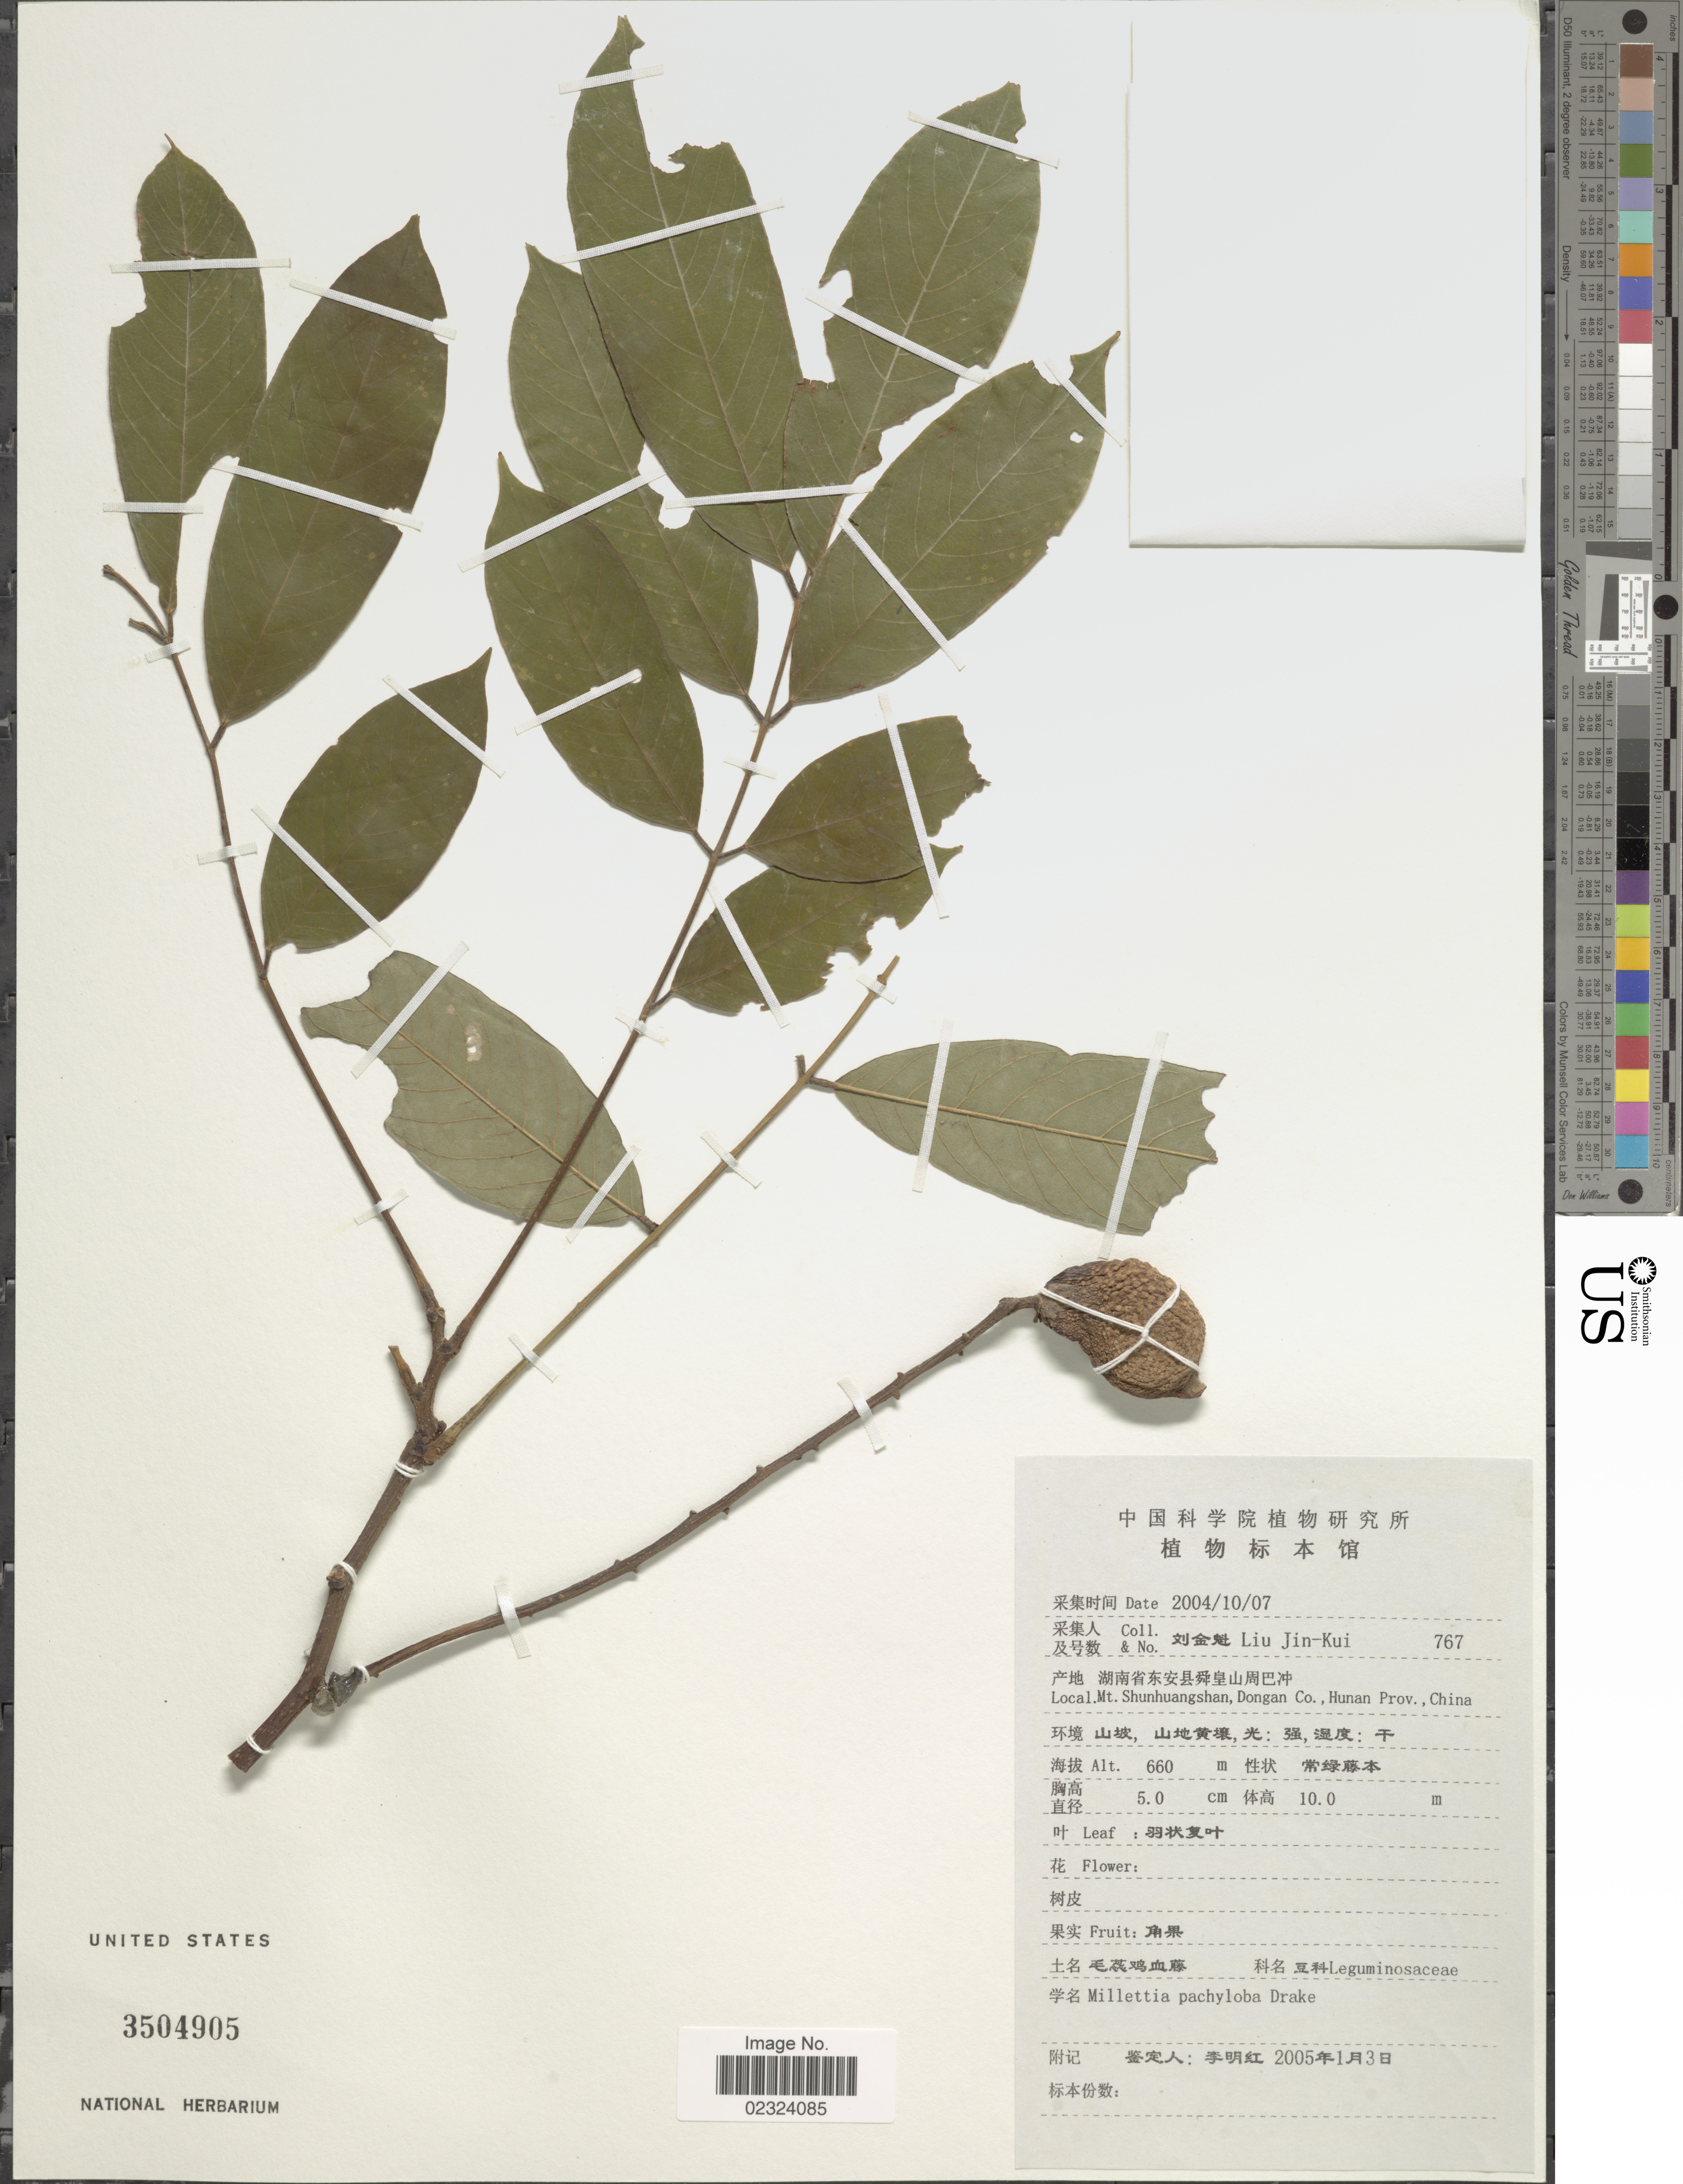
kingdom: Plantae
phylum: Tracheophyta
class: Magnoliopsida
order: Fabales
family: Fabaceae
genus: Millettia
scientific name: Millettia pachyloba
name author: Drake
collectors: Liu Jin-Kui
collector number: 767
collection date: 2004-10-07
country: China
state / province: Hunan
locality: Mt. Shunhuangshan, Dongan Co., Hunan Prov.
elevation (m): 660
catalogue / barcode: US 3504905